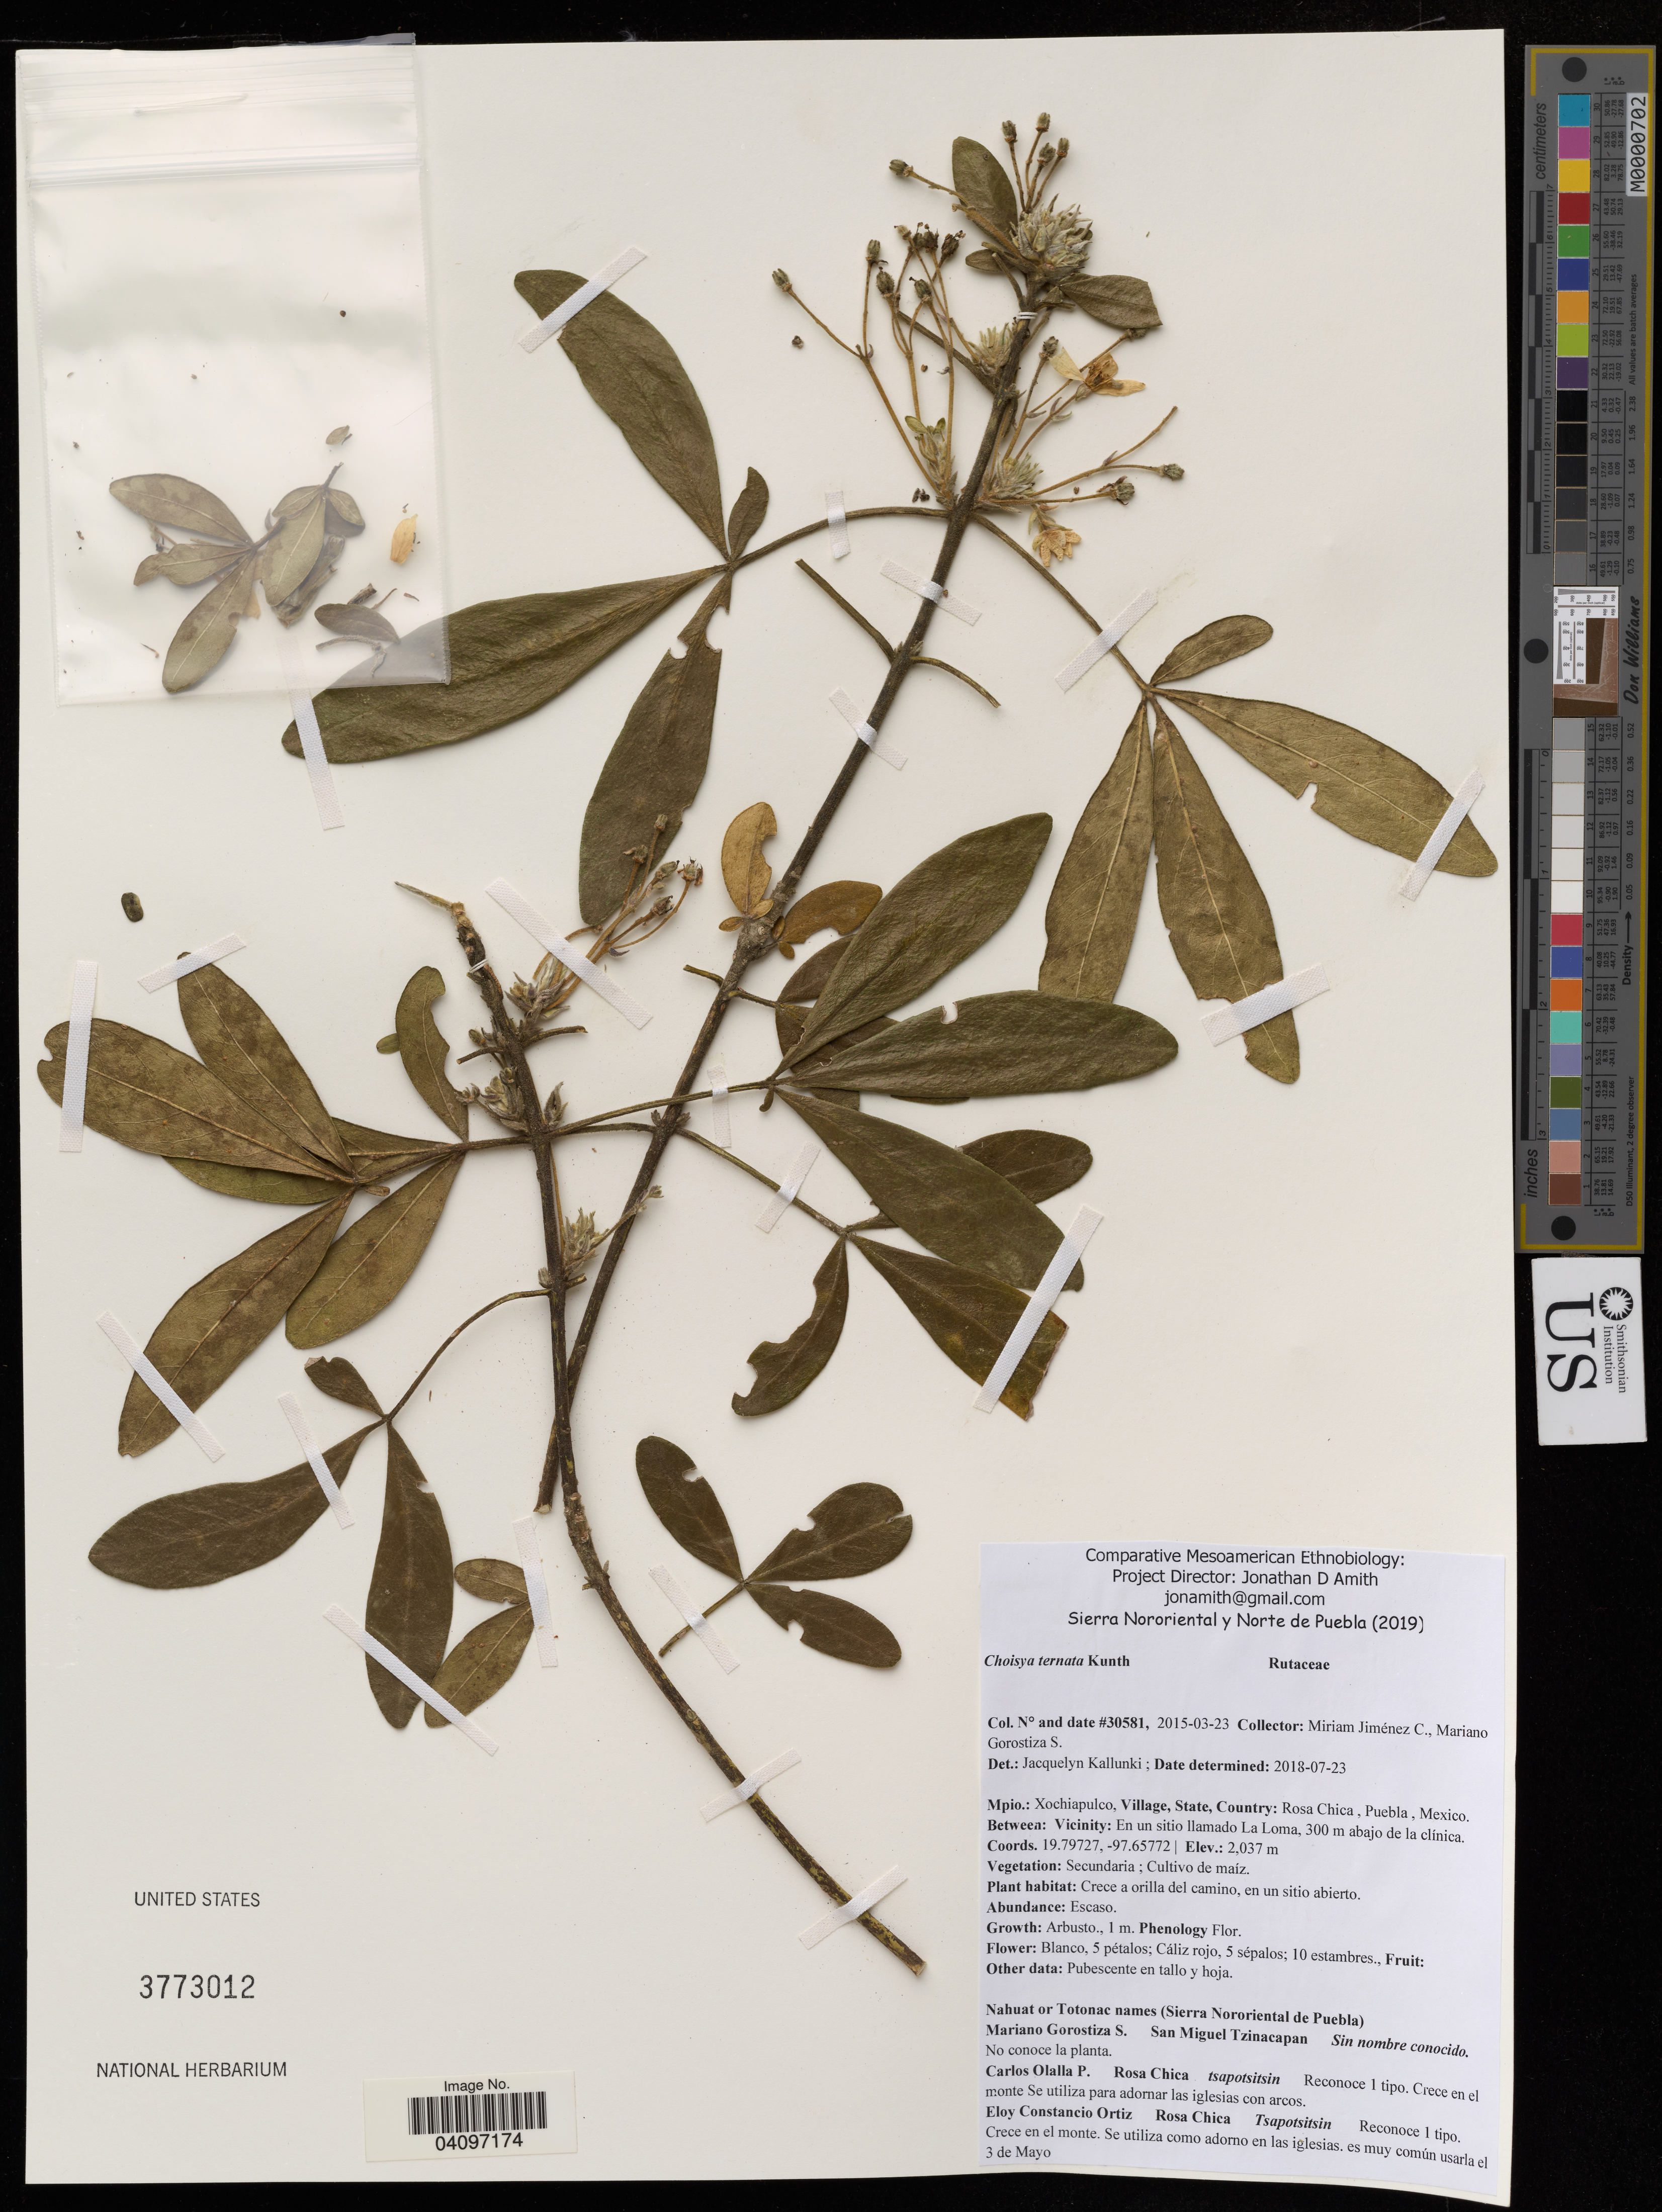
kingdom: Plantae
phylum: Tracheophyta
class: Magnoliopsida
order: Sapindales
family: Rutaceae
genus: Choisya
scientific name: Choisya ternata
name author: Kunth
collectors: M. Jiménez Chimil & M. Gorostiza S.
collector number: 30581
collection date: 2015-03-23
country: Mexico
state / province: Puebla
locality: Mpio.: Xochiapulco, Village: Rosa Chica, Vicinity.: En un sitio llamado La Loma, 300 m abajo de la clinica.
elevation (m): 2037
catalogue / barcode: US 3773012